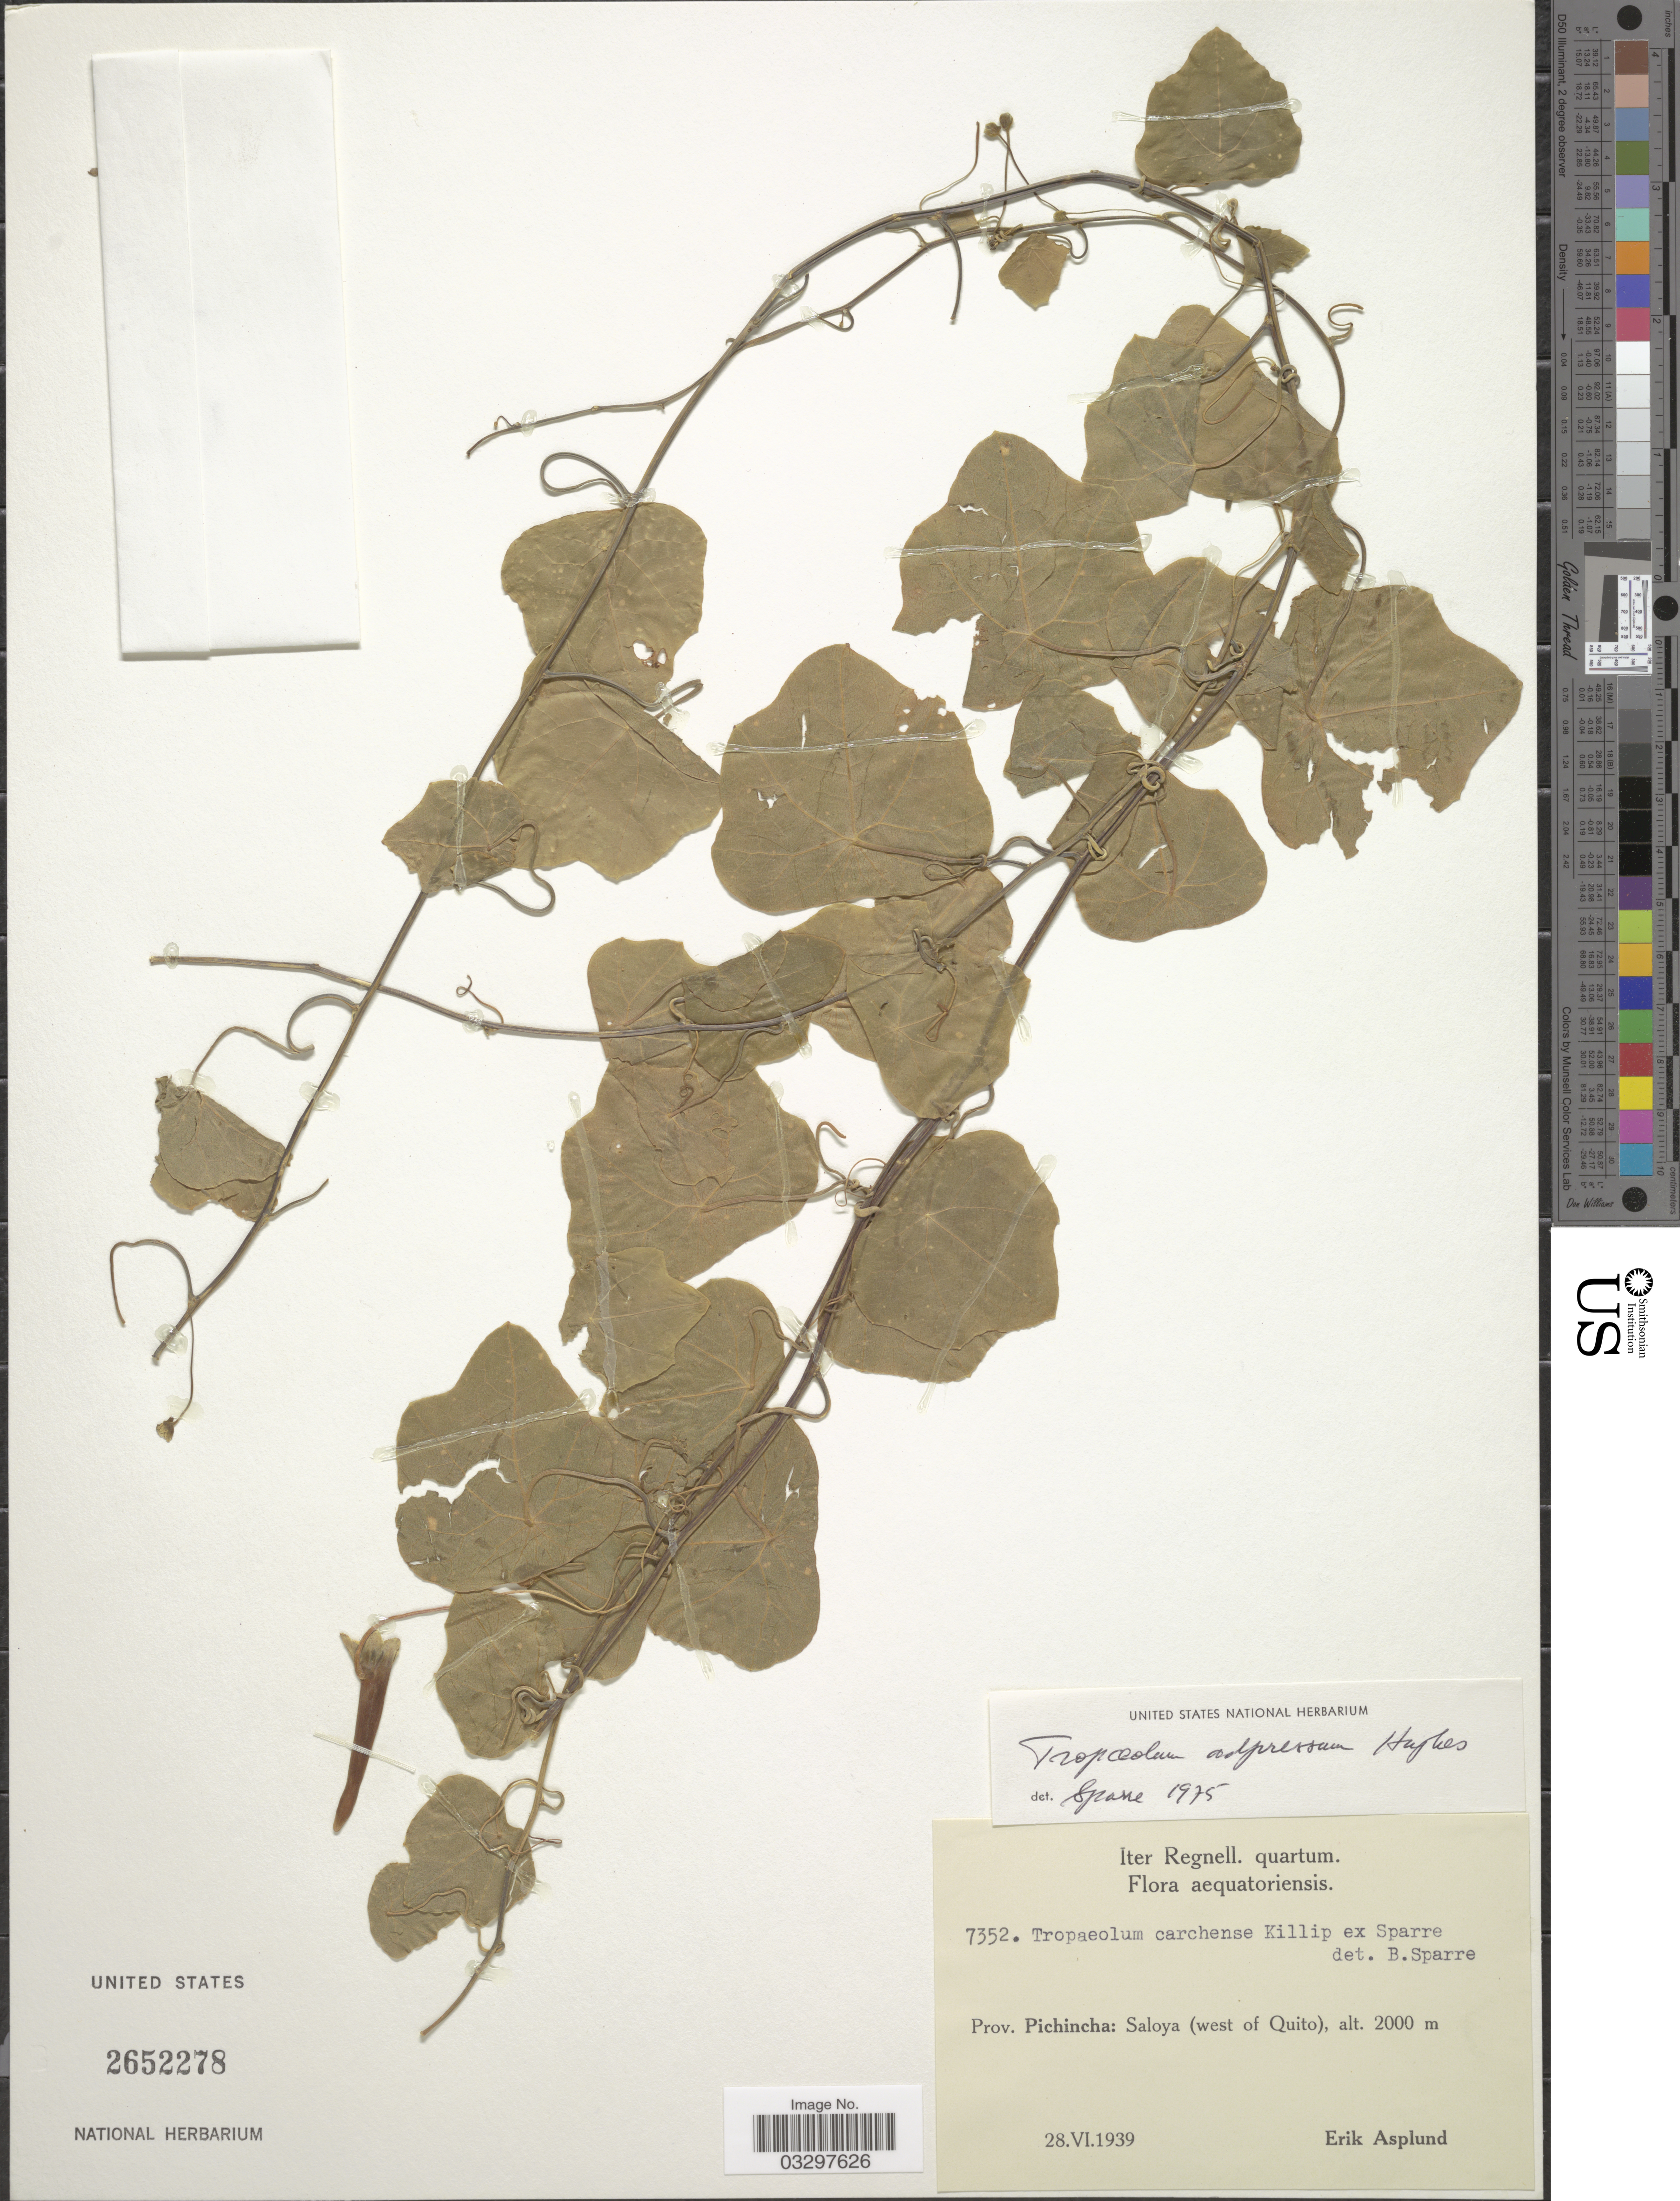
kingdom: Plantae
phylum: Tracheophyta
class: Magnoliopsida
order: Brassicales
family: Tropaeolaceae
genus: Tropaeolum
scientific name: Tropaeolum adpressum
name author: Hughes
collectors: E. Asplund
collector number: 7352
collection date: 1939-06-28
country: Ecuador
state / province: Pichincha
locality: Prov. Pichincha: Saloya (west of Quito).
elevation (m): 2000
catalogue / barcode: US 2652278